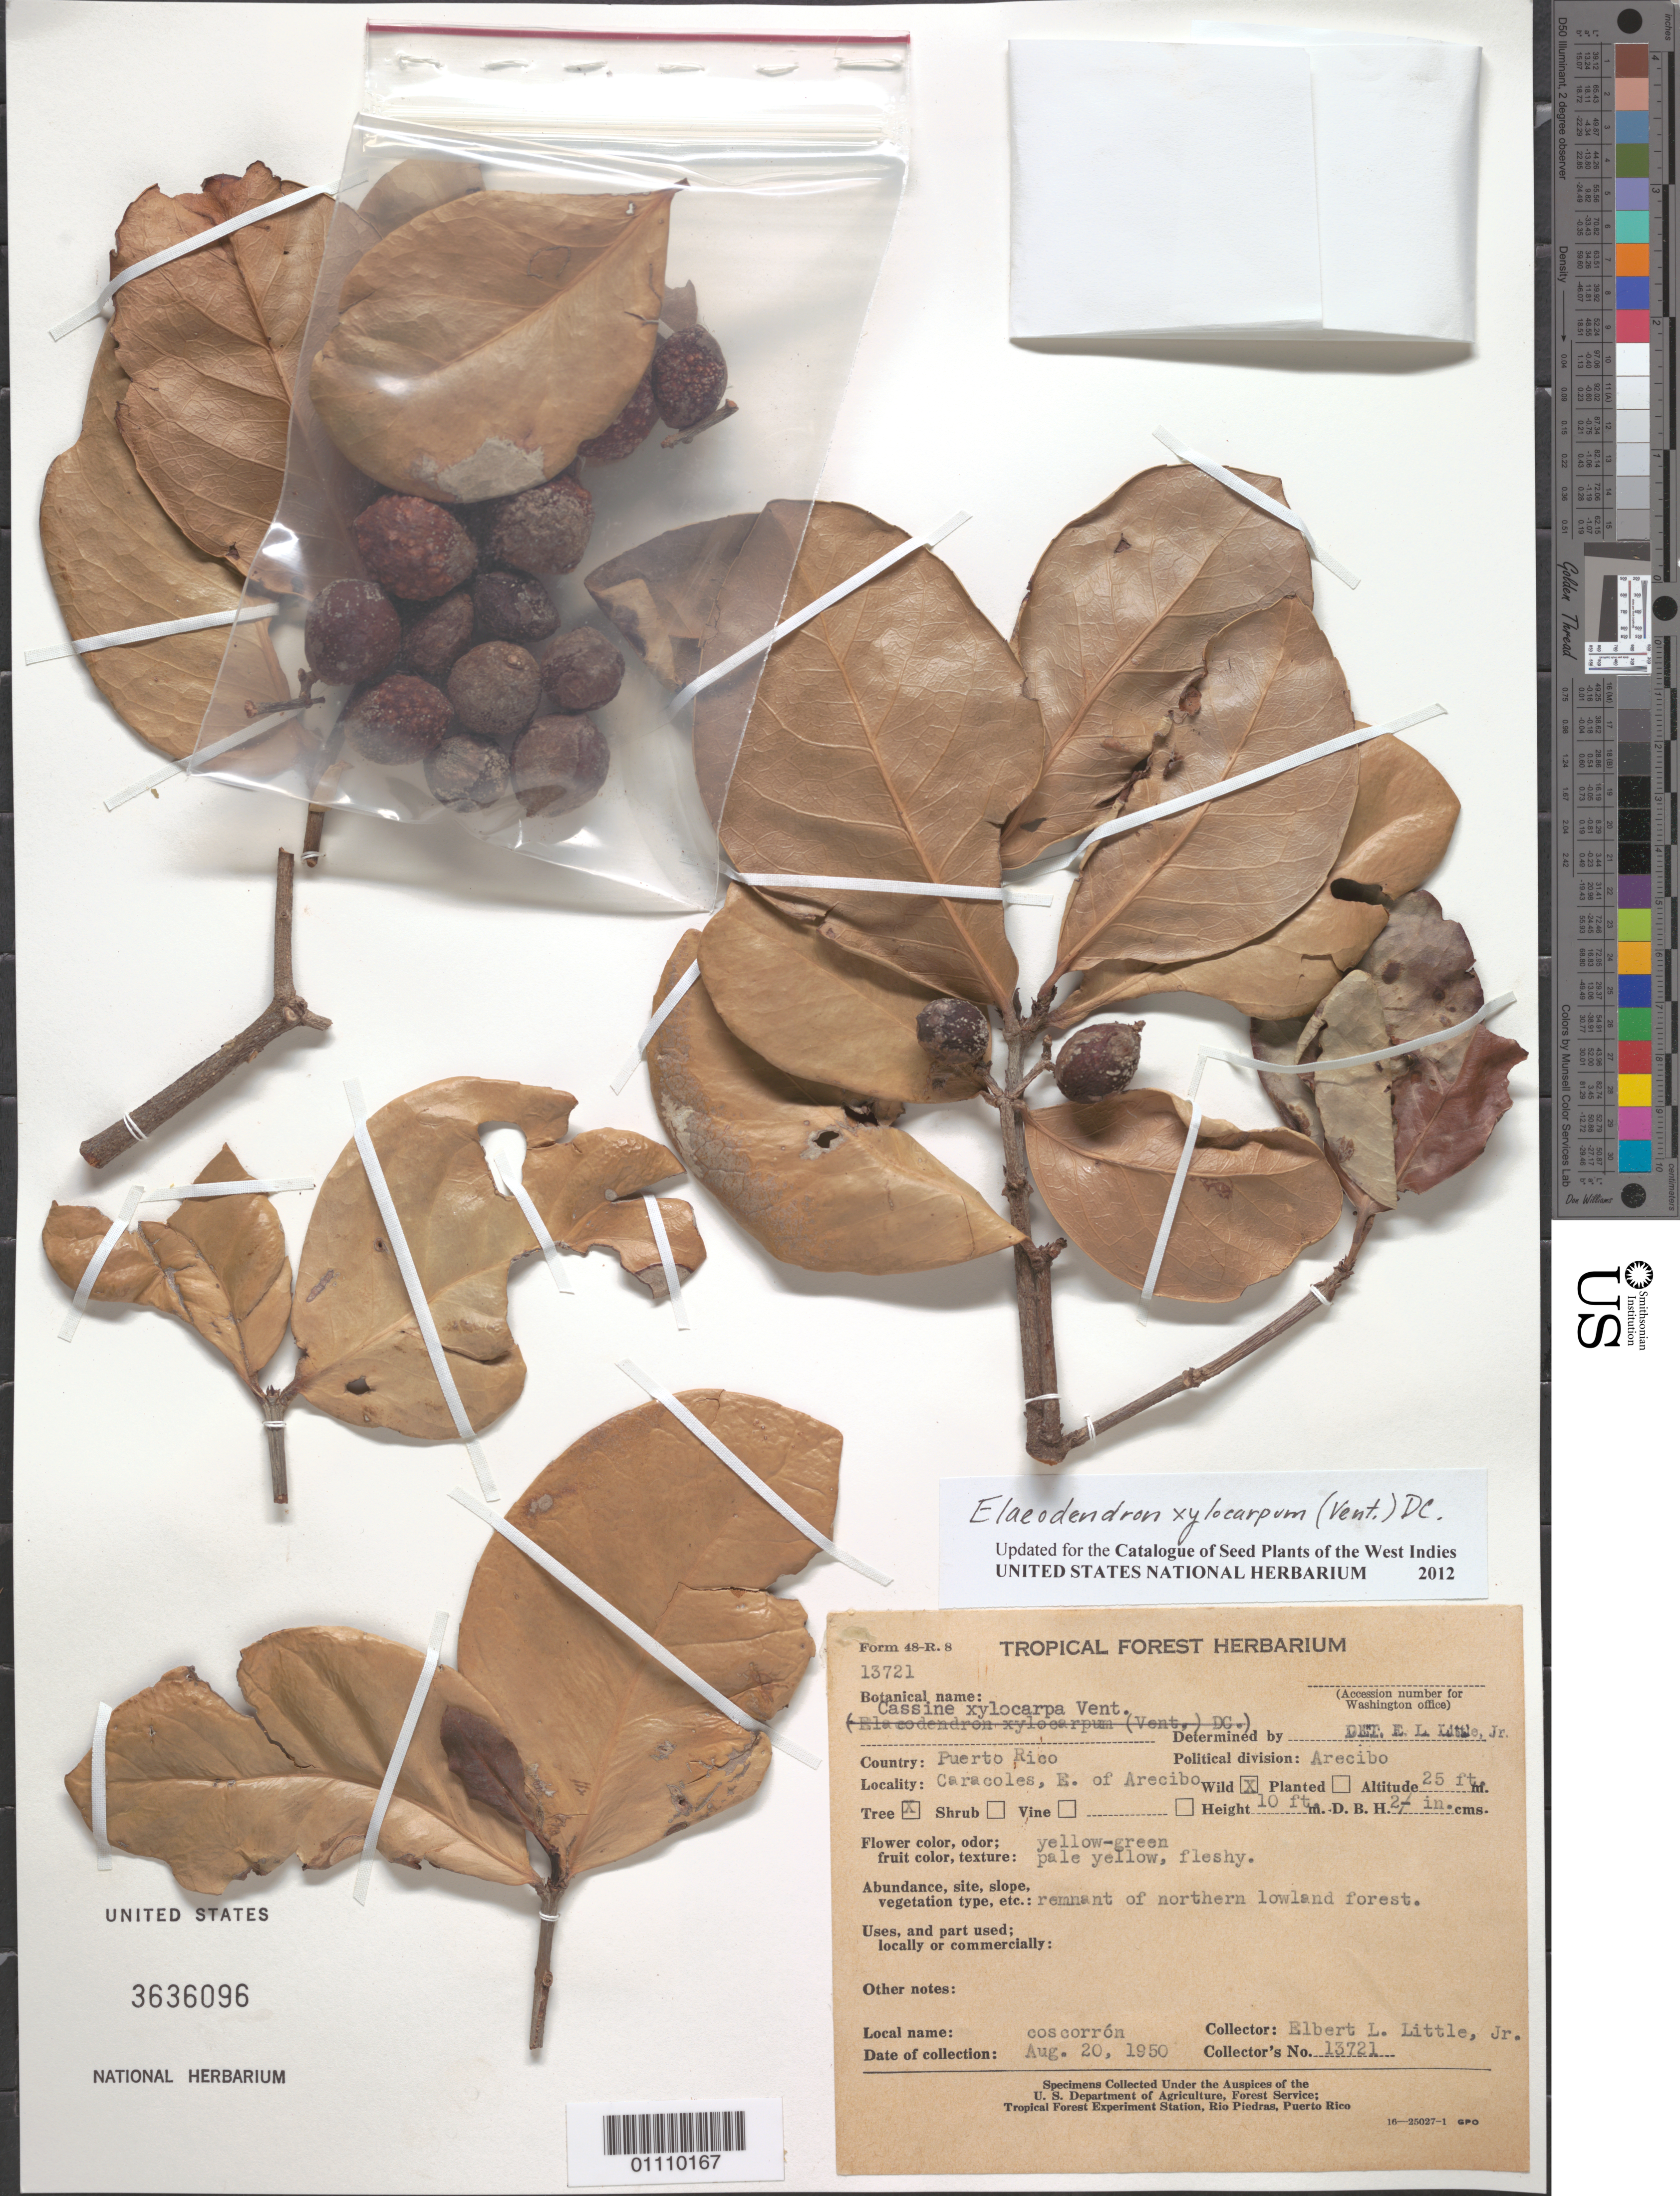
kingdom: Plantae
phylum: Tracheophyta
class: Magnoliopsida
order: Celastrales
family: Celastraceae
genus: Elaeodendron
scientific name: Elaeodendron xylocarpum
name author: (Vent.) DC.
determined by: Little, Elbert L., Jr., (FSSR), United States Department of Agriculture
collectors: E. L. Little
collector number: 13721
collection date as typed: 20 Aug 1950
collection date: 1950-08-20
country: Puerto Rico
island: Puerto Rico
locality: Arecibo, Caracoles, E of Arecibo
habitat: Remnant of northern lowland forest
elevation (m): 8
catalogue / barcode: US 3636096